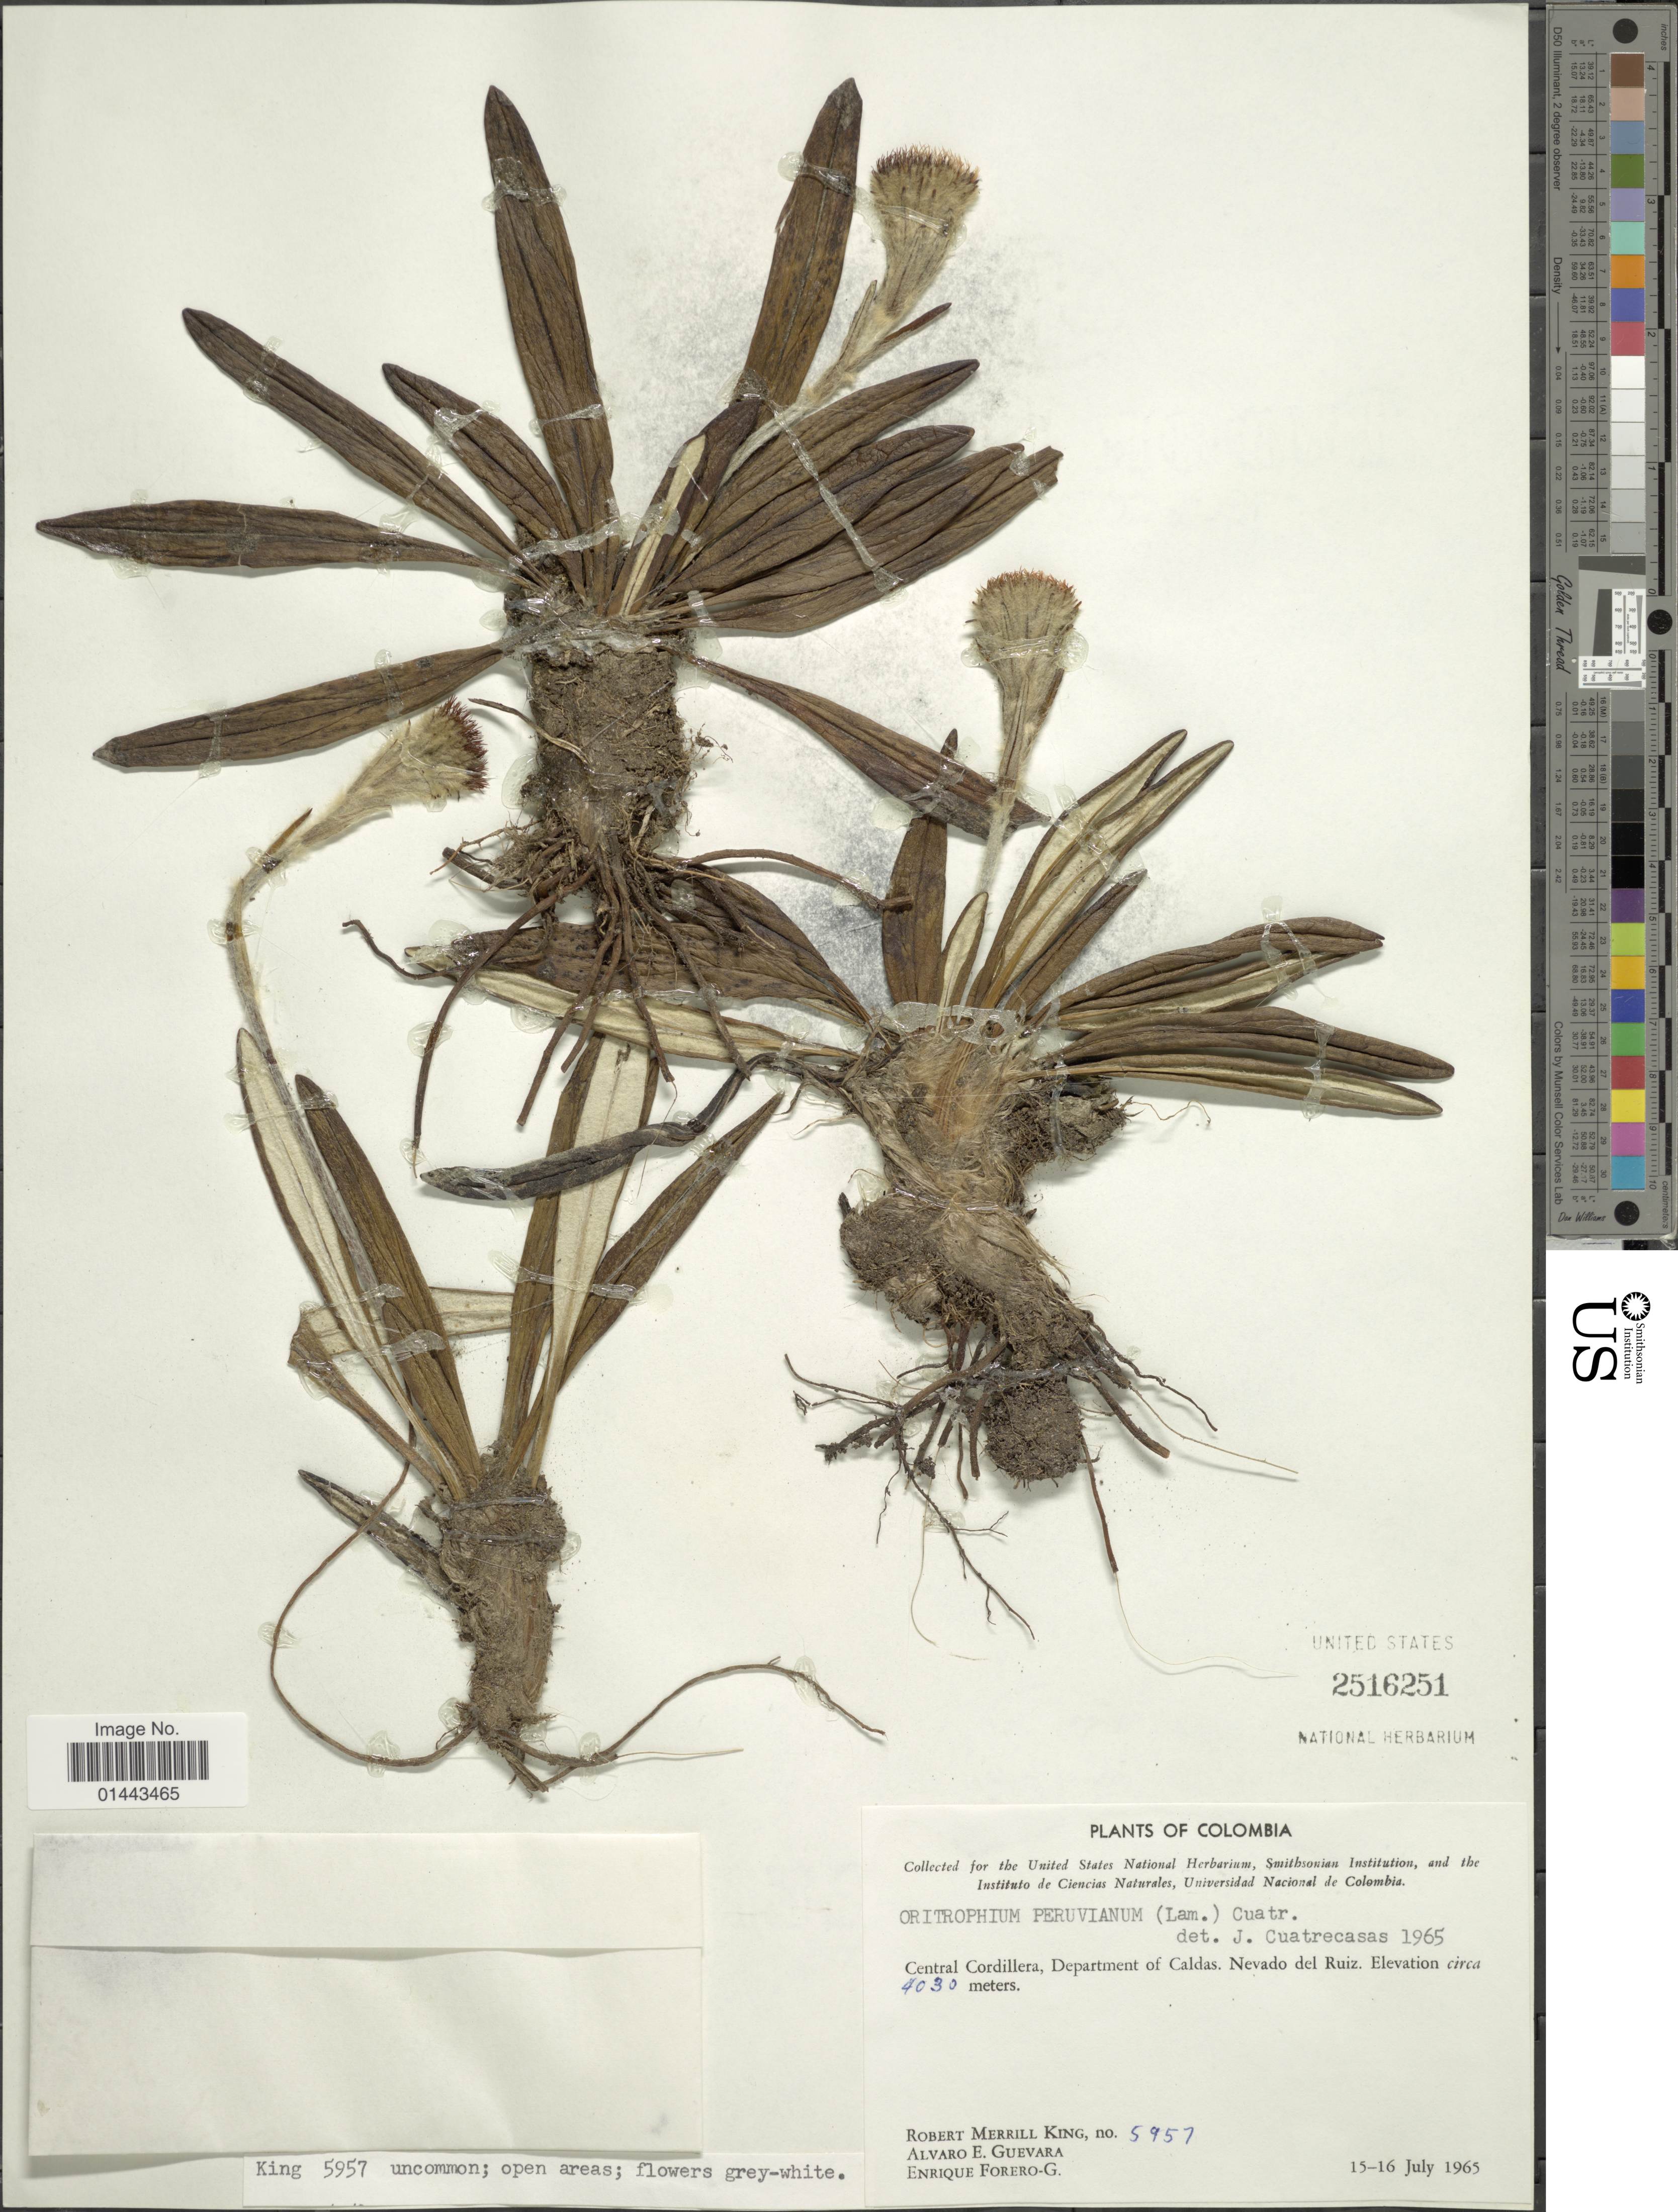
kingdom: Plantae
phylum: Tracheophyta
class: Magnoliopsida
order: Asterales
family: Asteraceae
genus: Oritrophium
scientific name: Oritrophium peruvianum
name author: (Lam.) Cuatrec.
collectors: R. M. King, A. E. Guevara & E. Forero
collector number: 5957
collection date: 1965-07-15/1965-07-16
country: Colombia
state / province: Caldas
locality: Central Cordillera, Nevado del Ruiz.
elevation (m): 4030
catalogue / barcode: US 2516251